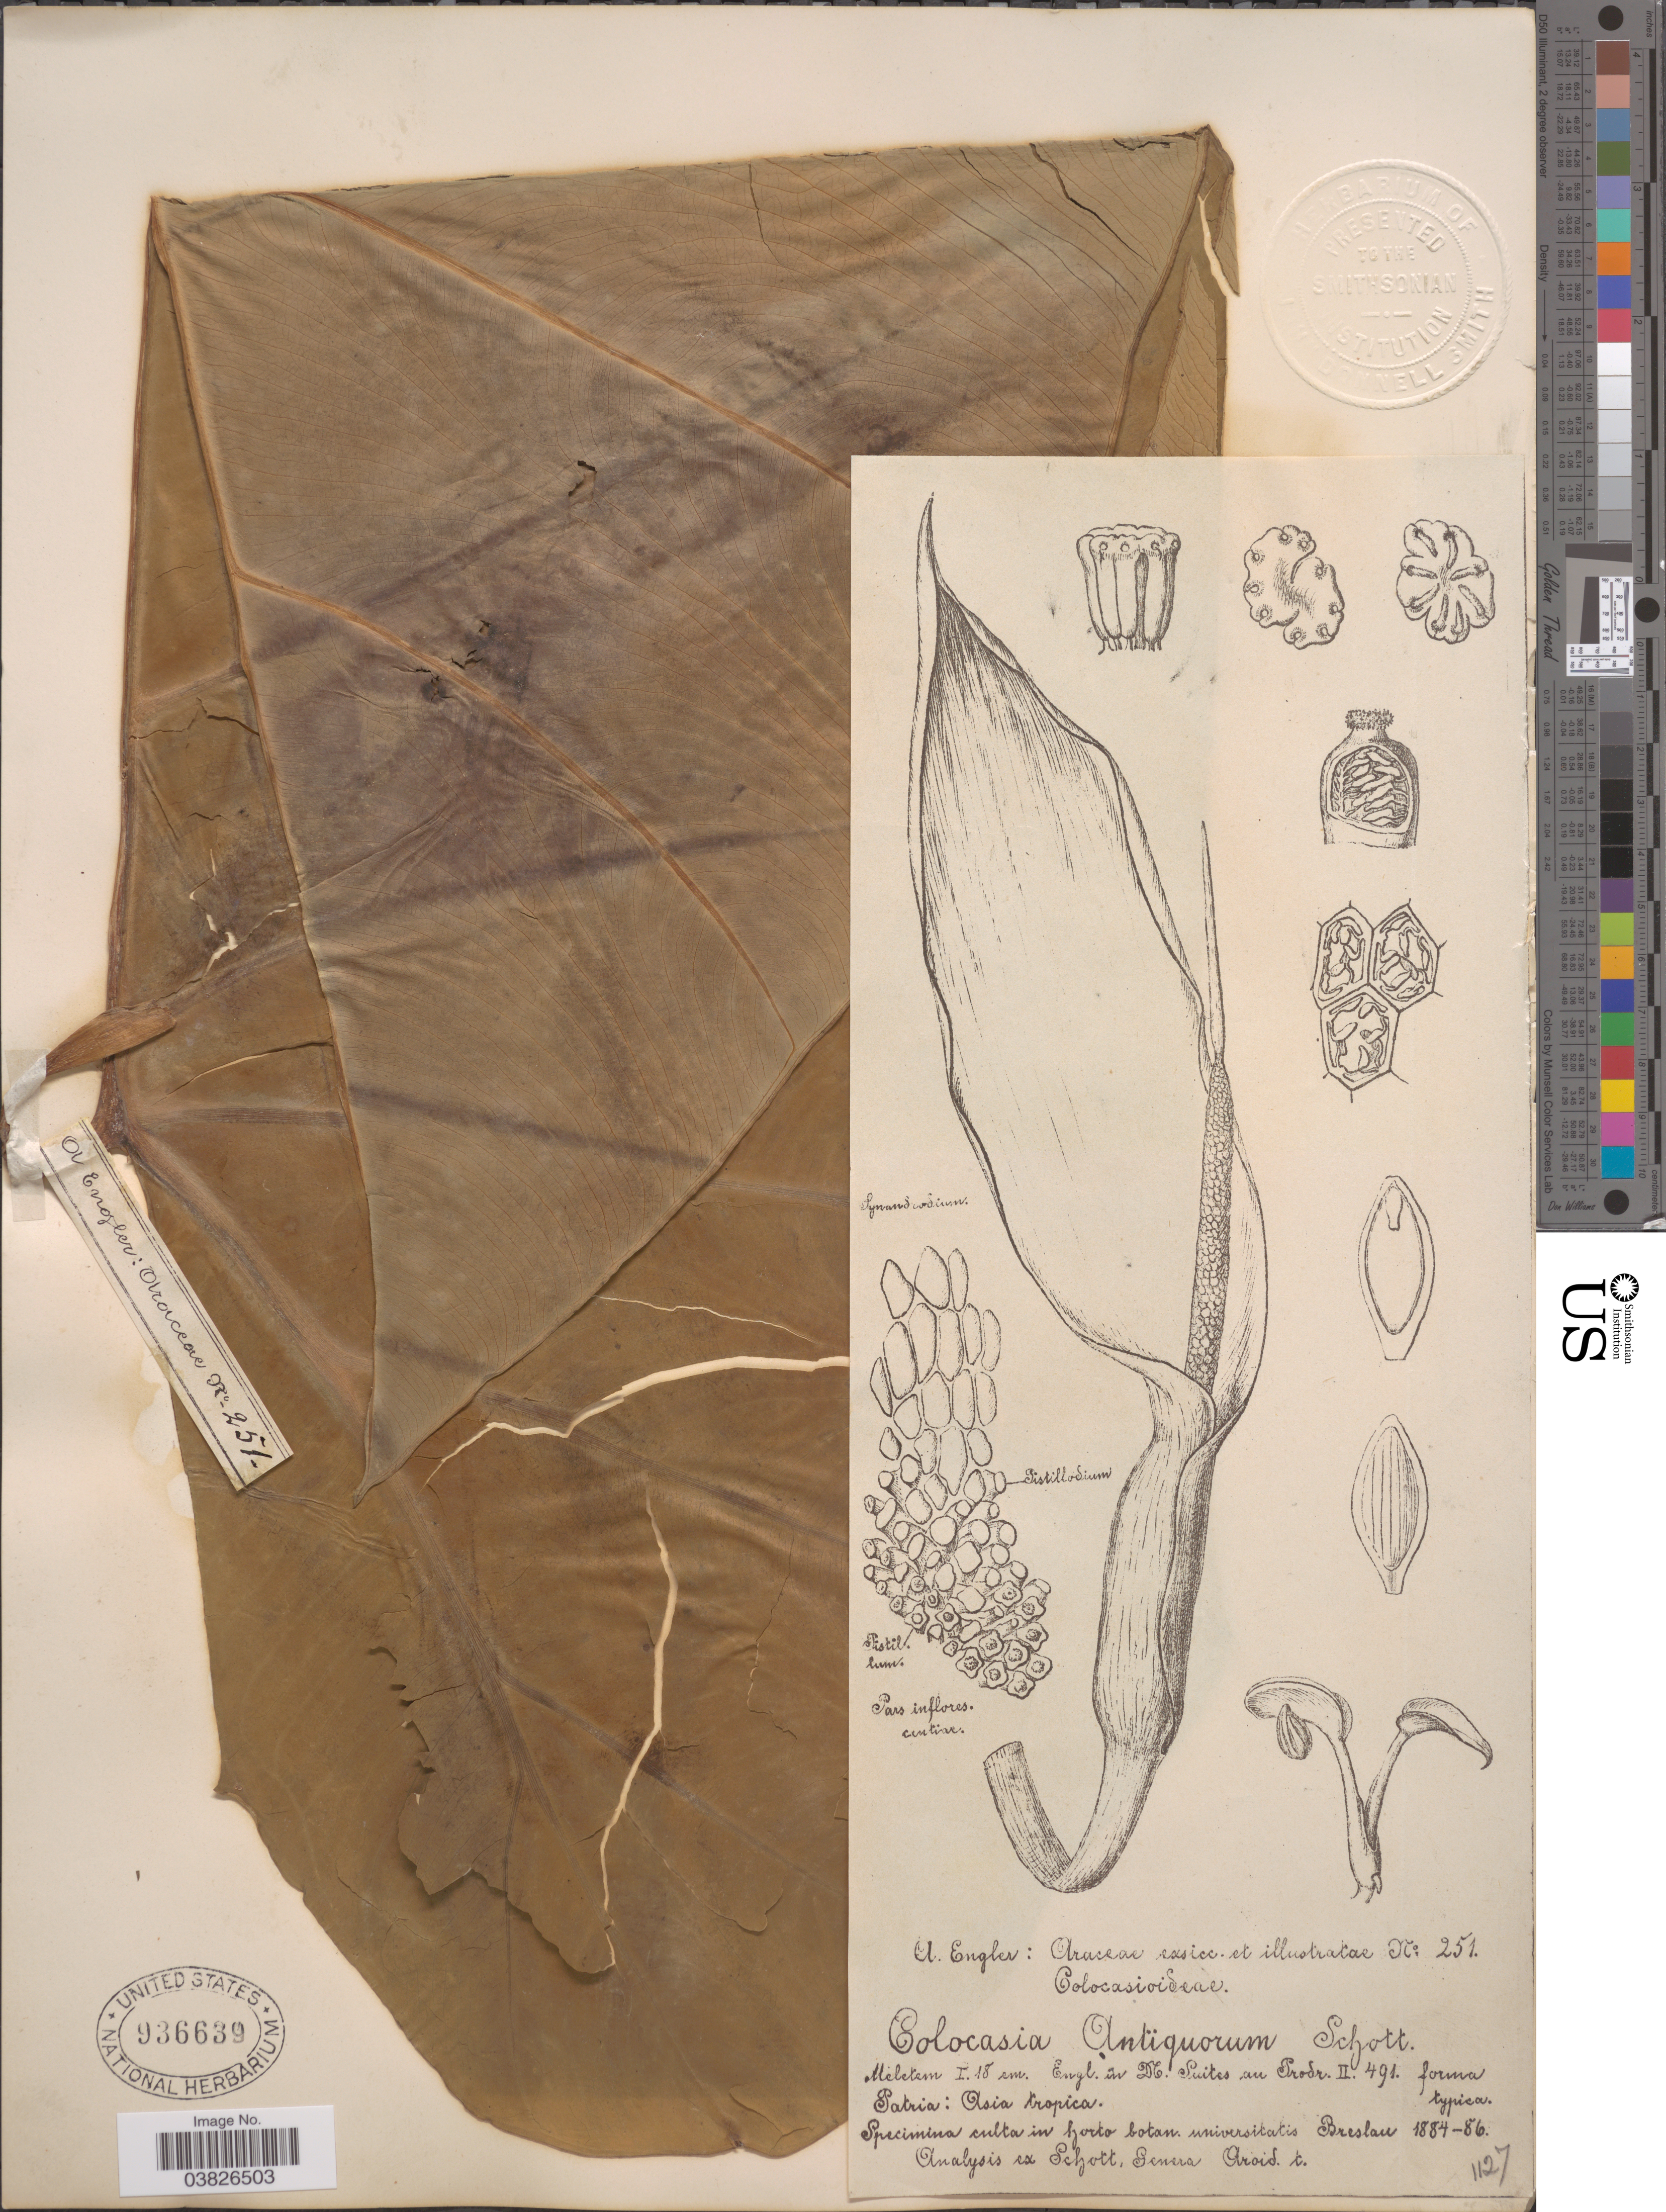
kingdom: Plantae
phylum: Tracheophyta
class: Liliopsida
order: Alismatales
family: Araceae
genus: Colocasia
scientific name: Colocasia esculenta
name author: (L.) Schott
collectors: A. Engler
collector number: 251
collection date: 1884/1886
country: Poland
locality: In horto botan. universitatis Breslau.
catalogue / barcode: US 936639